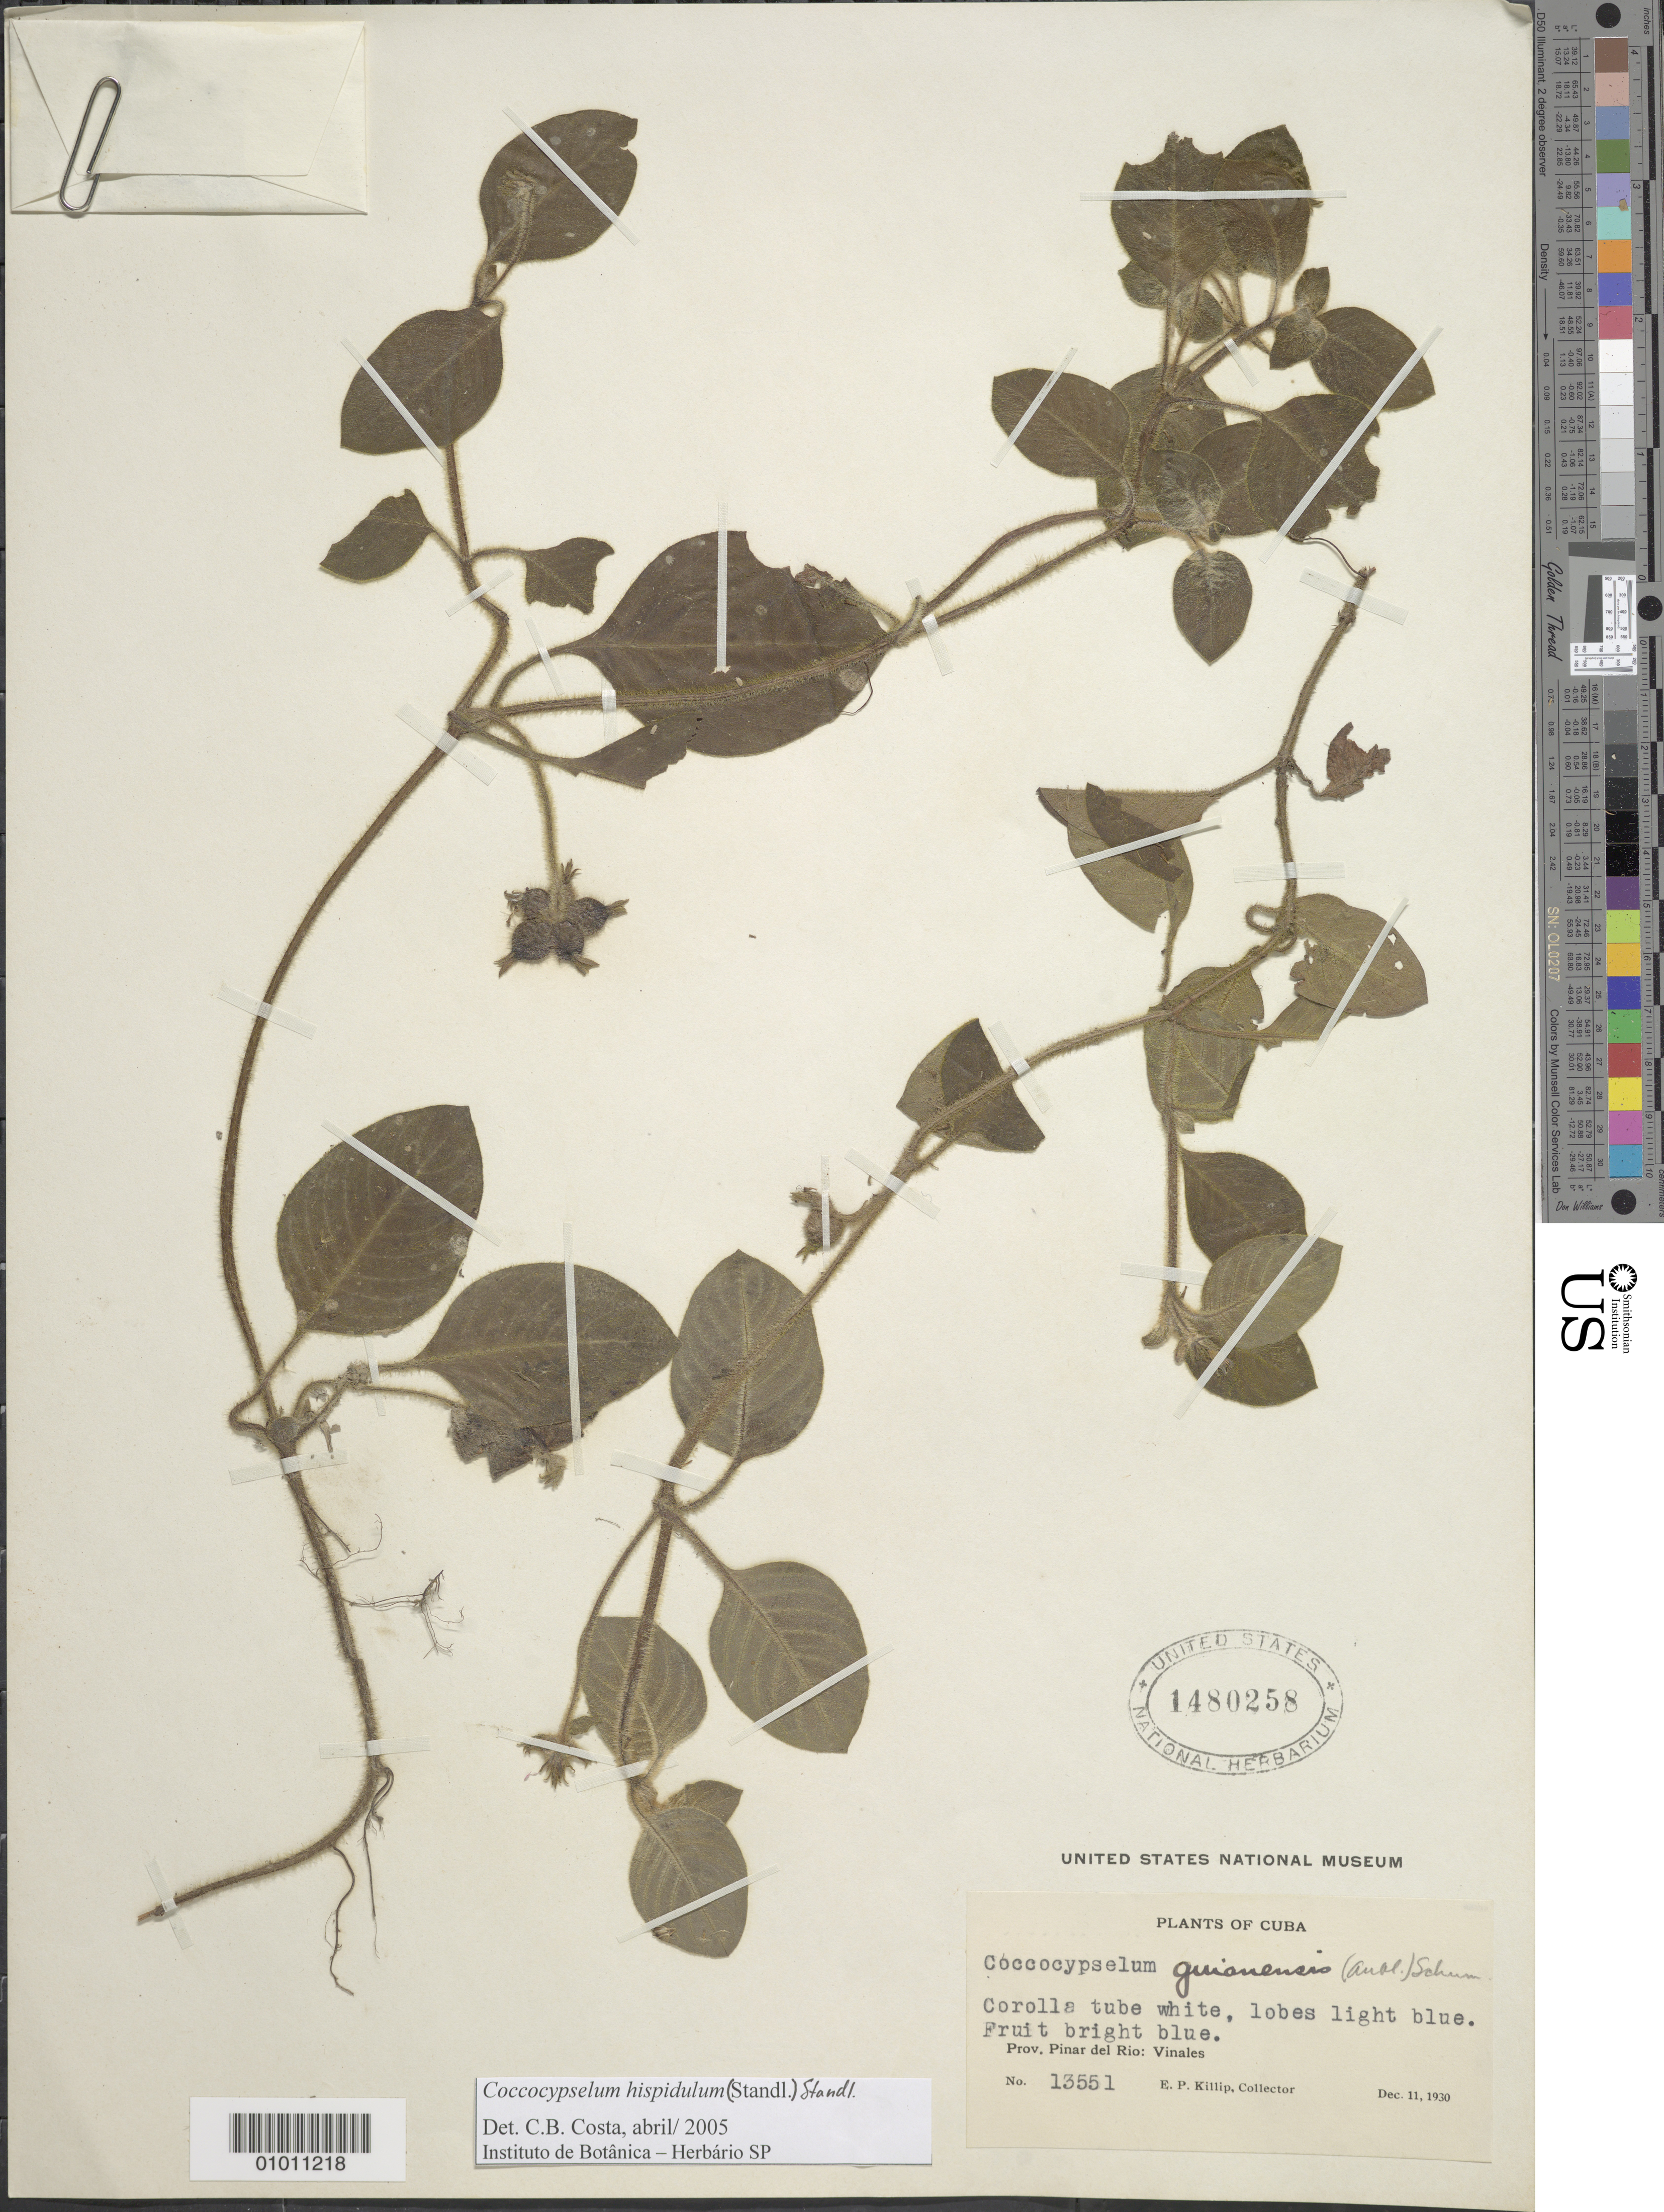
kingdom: Plantae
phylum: Tracheophyta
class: Magnoliopsida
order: Gentianales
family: Rubiaceae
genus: Coccocypselum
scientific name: Coccocypselum hispidulum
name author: (Standl.) Standl.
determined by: Costa, C. B.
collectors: E. P. Killip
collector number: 13551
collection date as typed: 11 Dec 1930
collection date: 1930-12-11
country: Cuba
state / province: Pinar del Rio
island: Cuba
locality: Viñales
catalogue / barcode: US 1480258